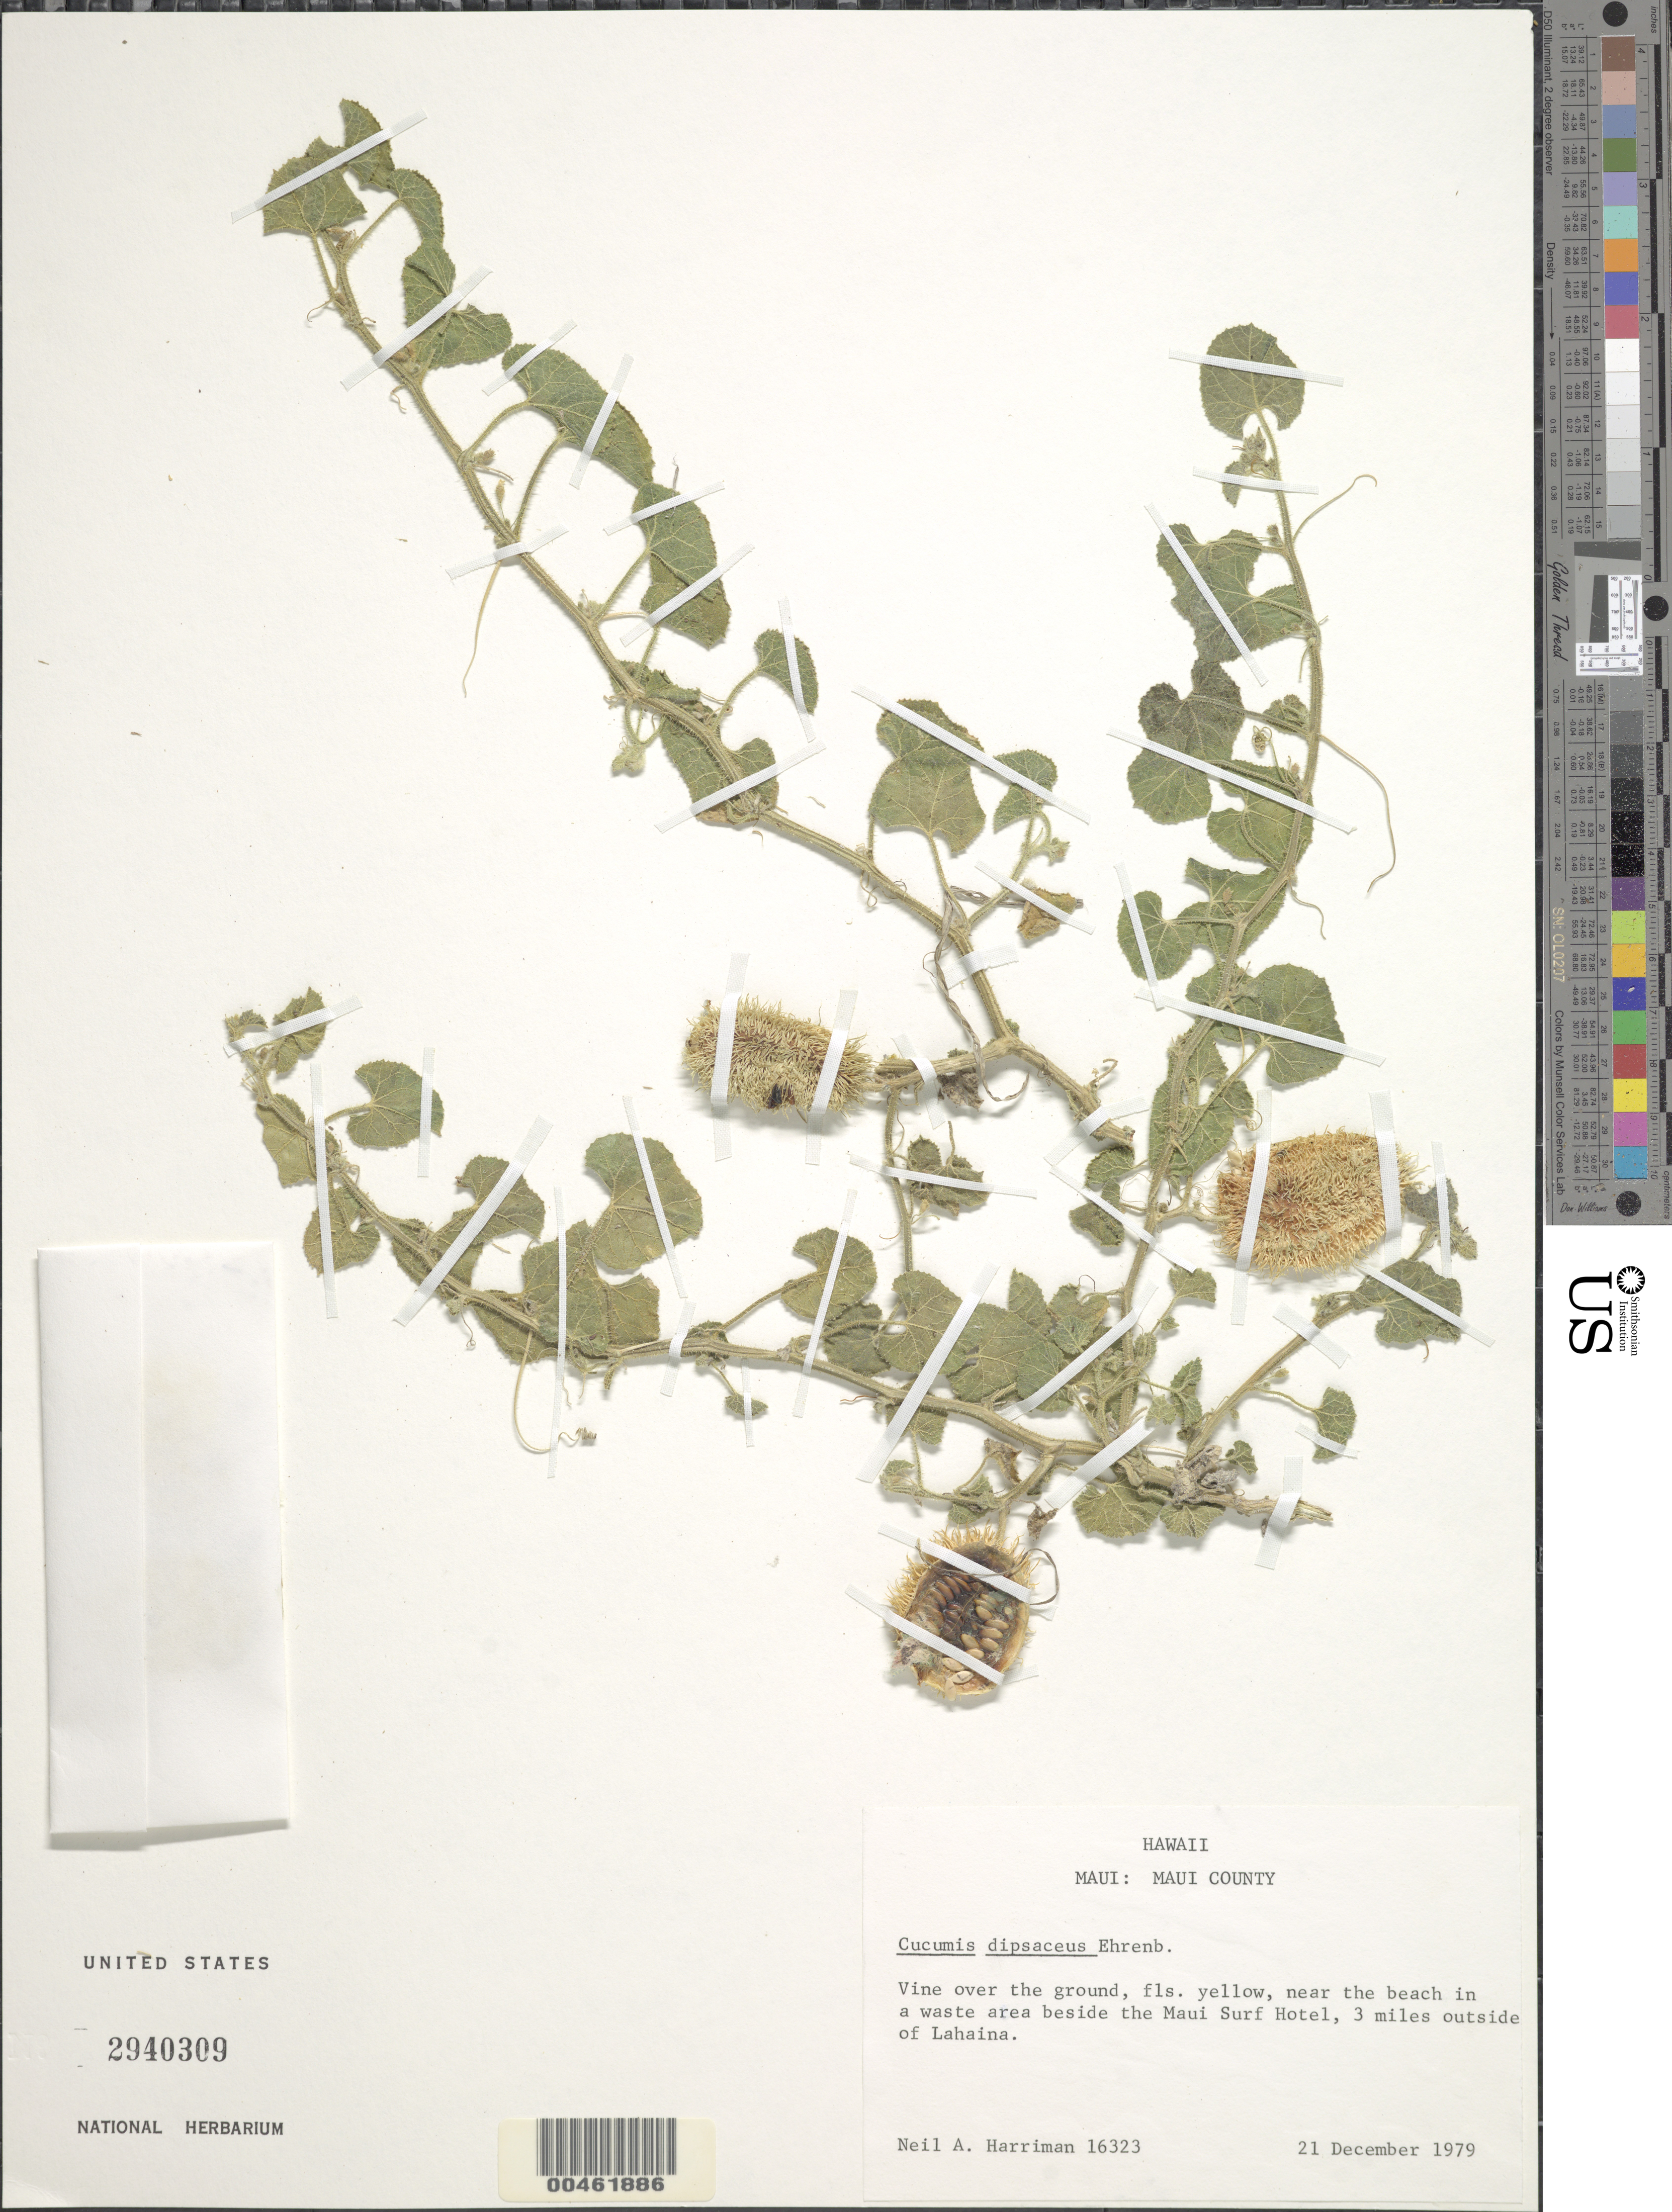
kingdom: Plantae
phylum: Tracheophyta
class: Magnoliopsida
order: Cucurbitales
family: Cucurbitaceae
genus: Cucumis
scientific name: Cucumis dipsaceus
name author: Ehrenb. ex Spach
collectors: N. A. Harriman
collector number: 16323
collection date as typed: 21 Dec 1979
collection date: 1979-12-21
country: United States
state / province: Hawaii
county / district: Maui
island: Maui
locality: Maui County, beside the Maui Surf Hotel, 3 miles outside of Lahaina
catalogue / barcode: US 2940309